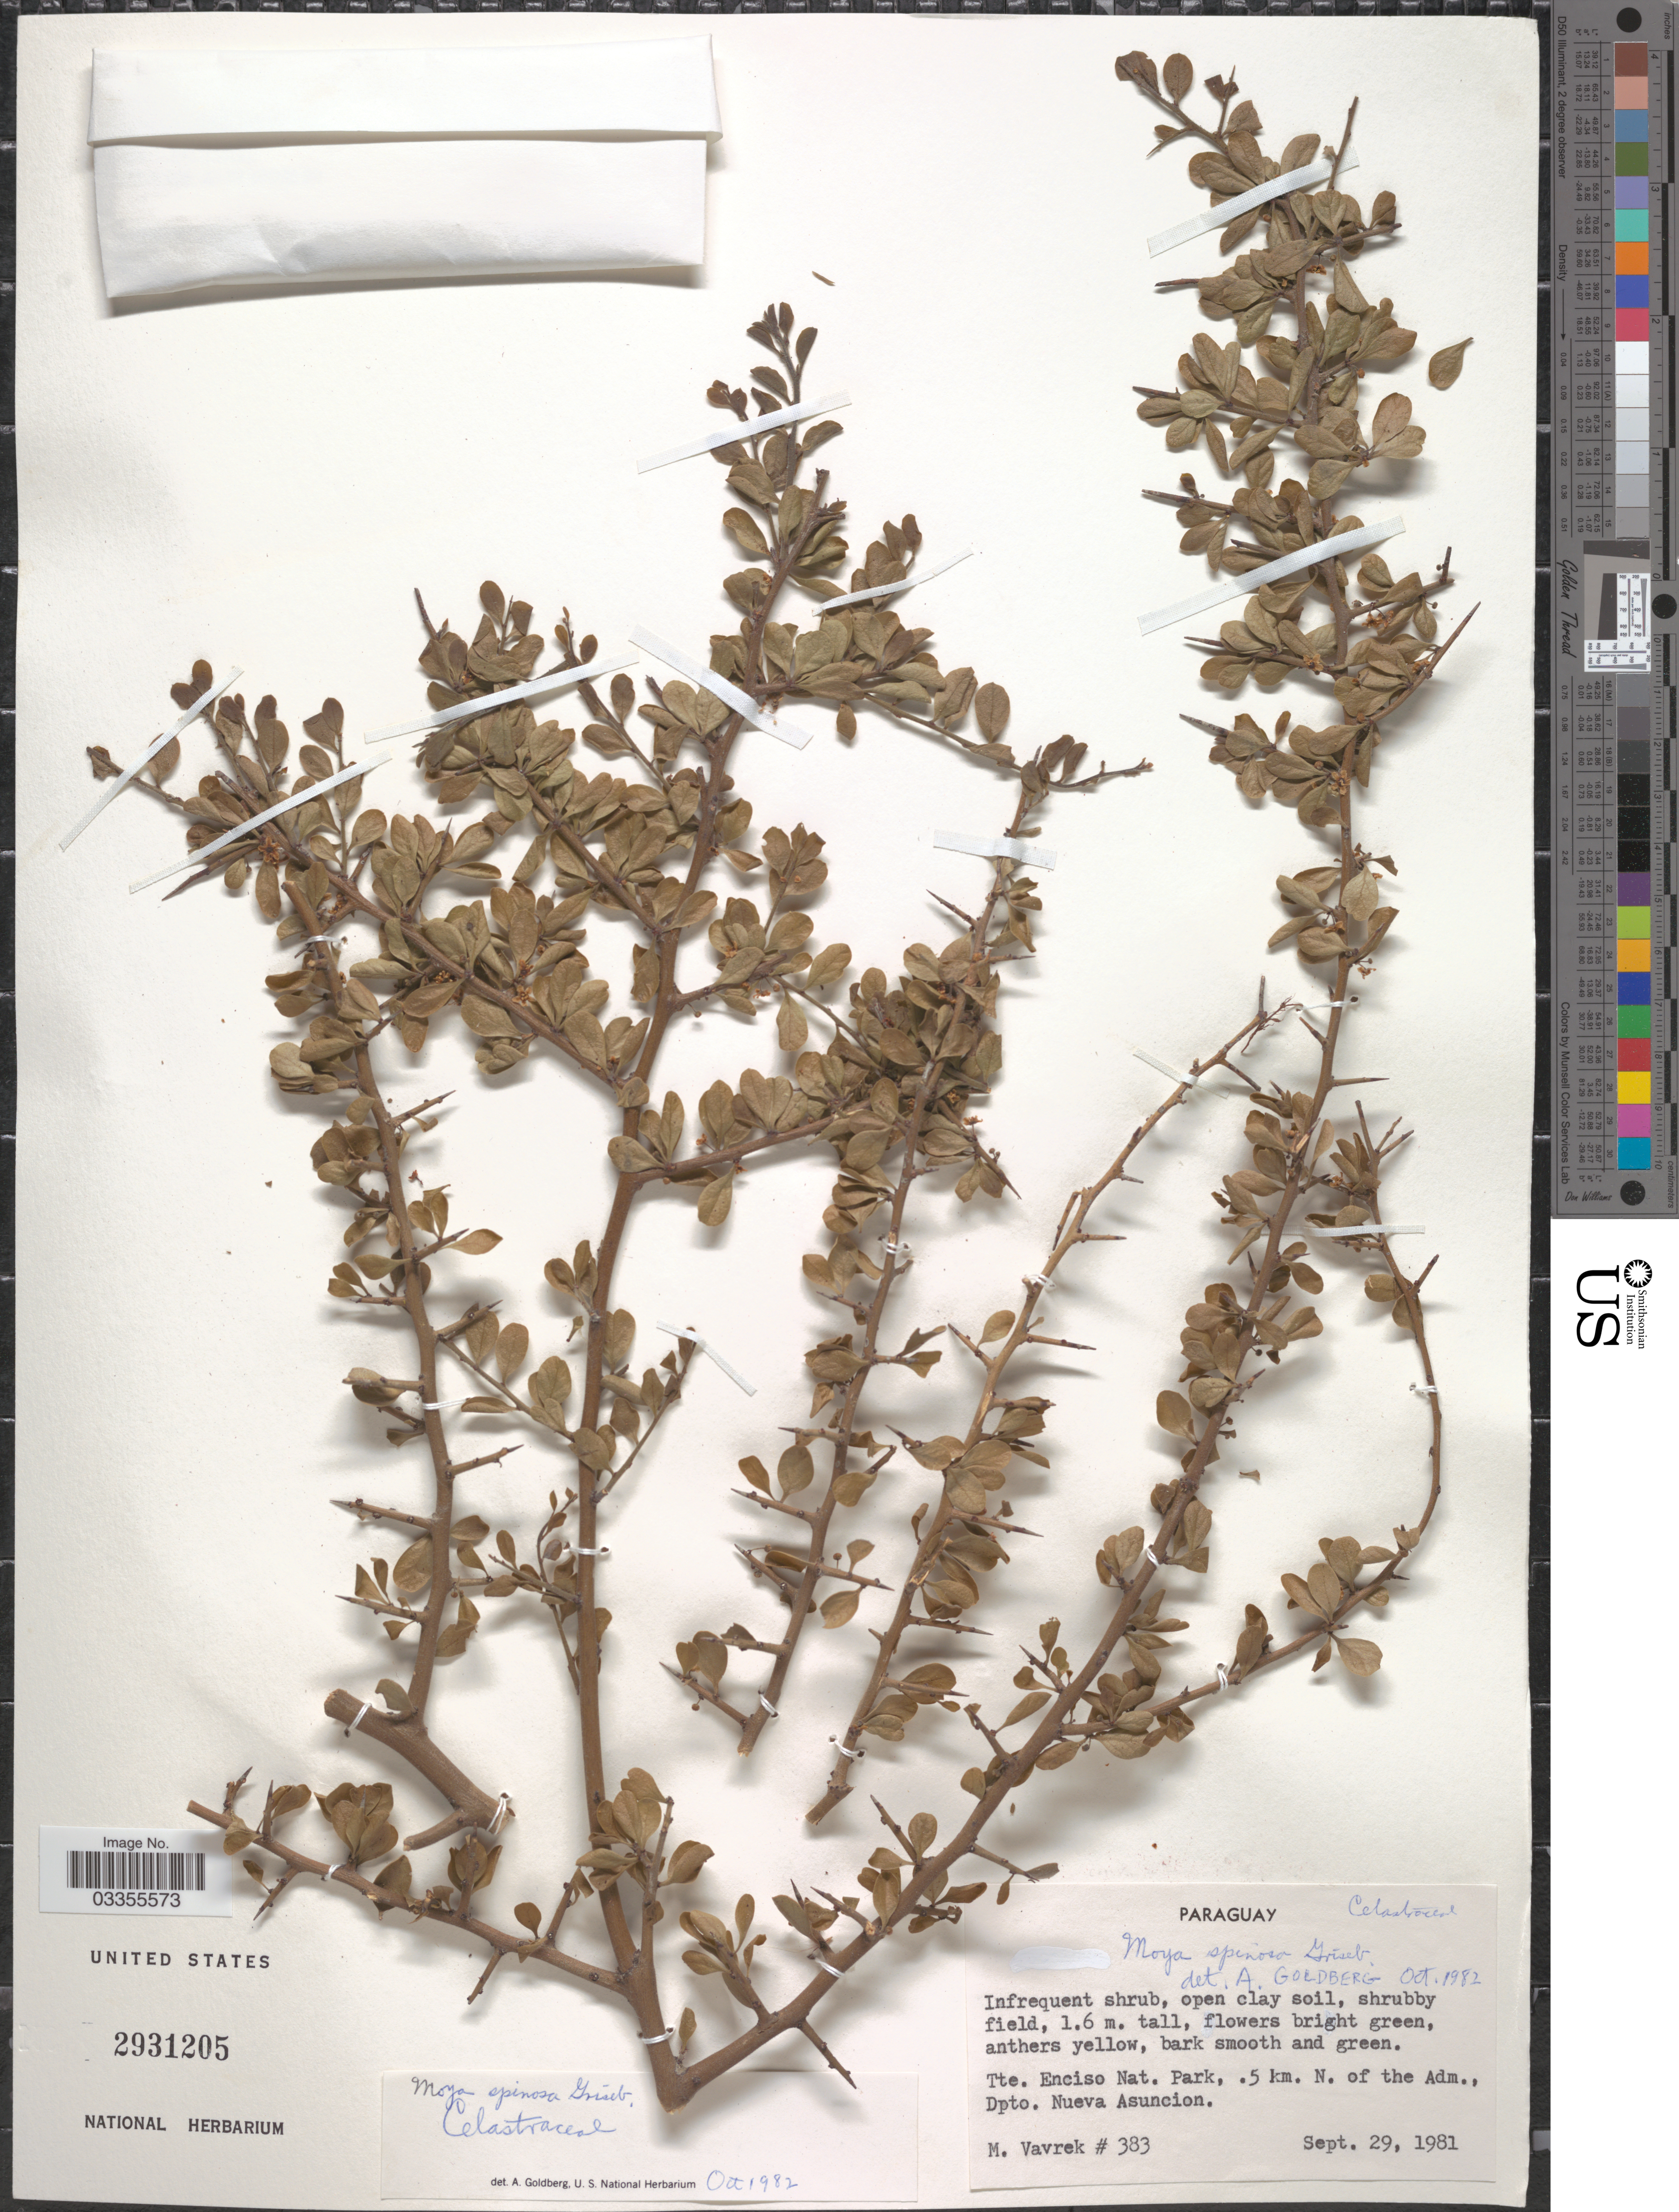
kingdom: Plantae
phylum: Tracheophyta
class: Magnoliopsida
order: Celastrales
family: Celastraceae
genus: Maytenus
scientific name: Maytenus spinosa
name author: (Griseb.) Lourteig & O'Donell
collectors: M. Vavrek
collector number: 383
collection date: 1981-09-29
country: Paraguay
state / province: Asuncion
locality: Tte. Enciso Nat. Park, .5 km. N. of the Adm., Dpto. Nueva Asuncion.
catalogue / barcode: US 2931205